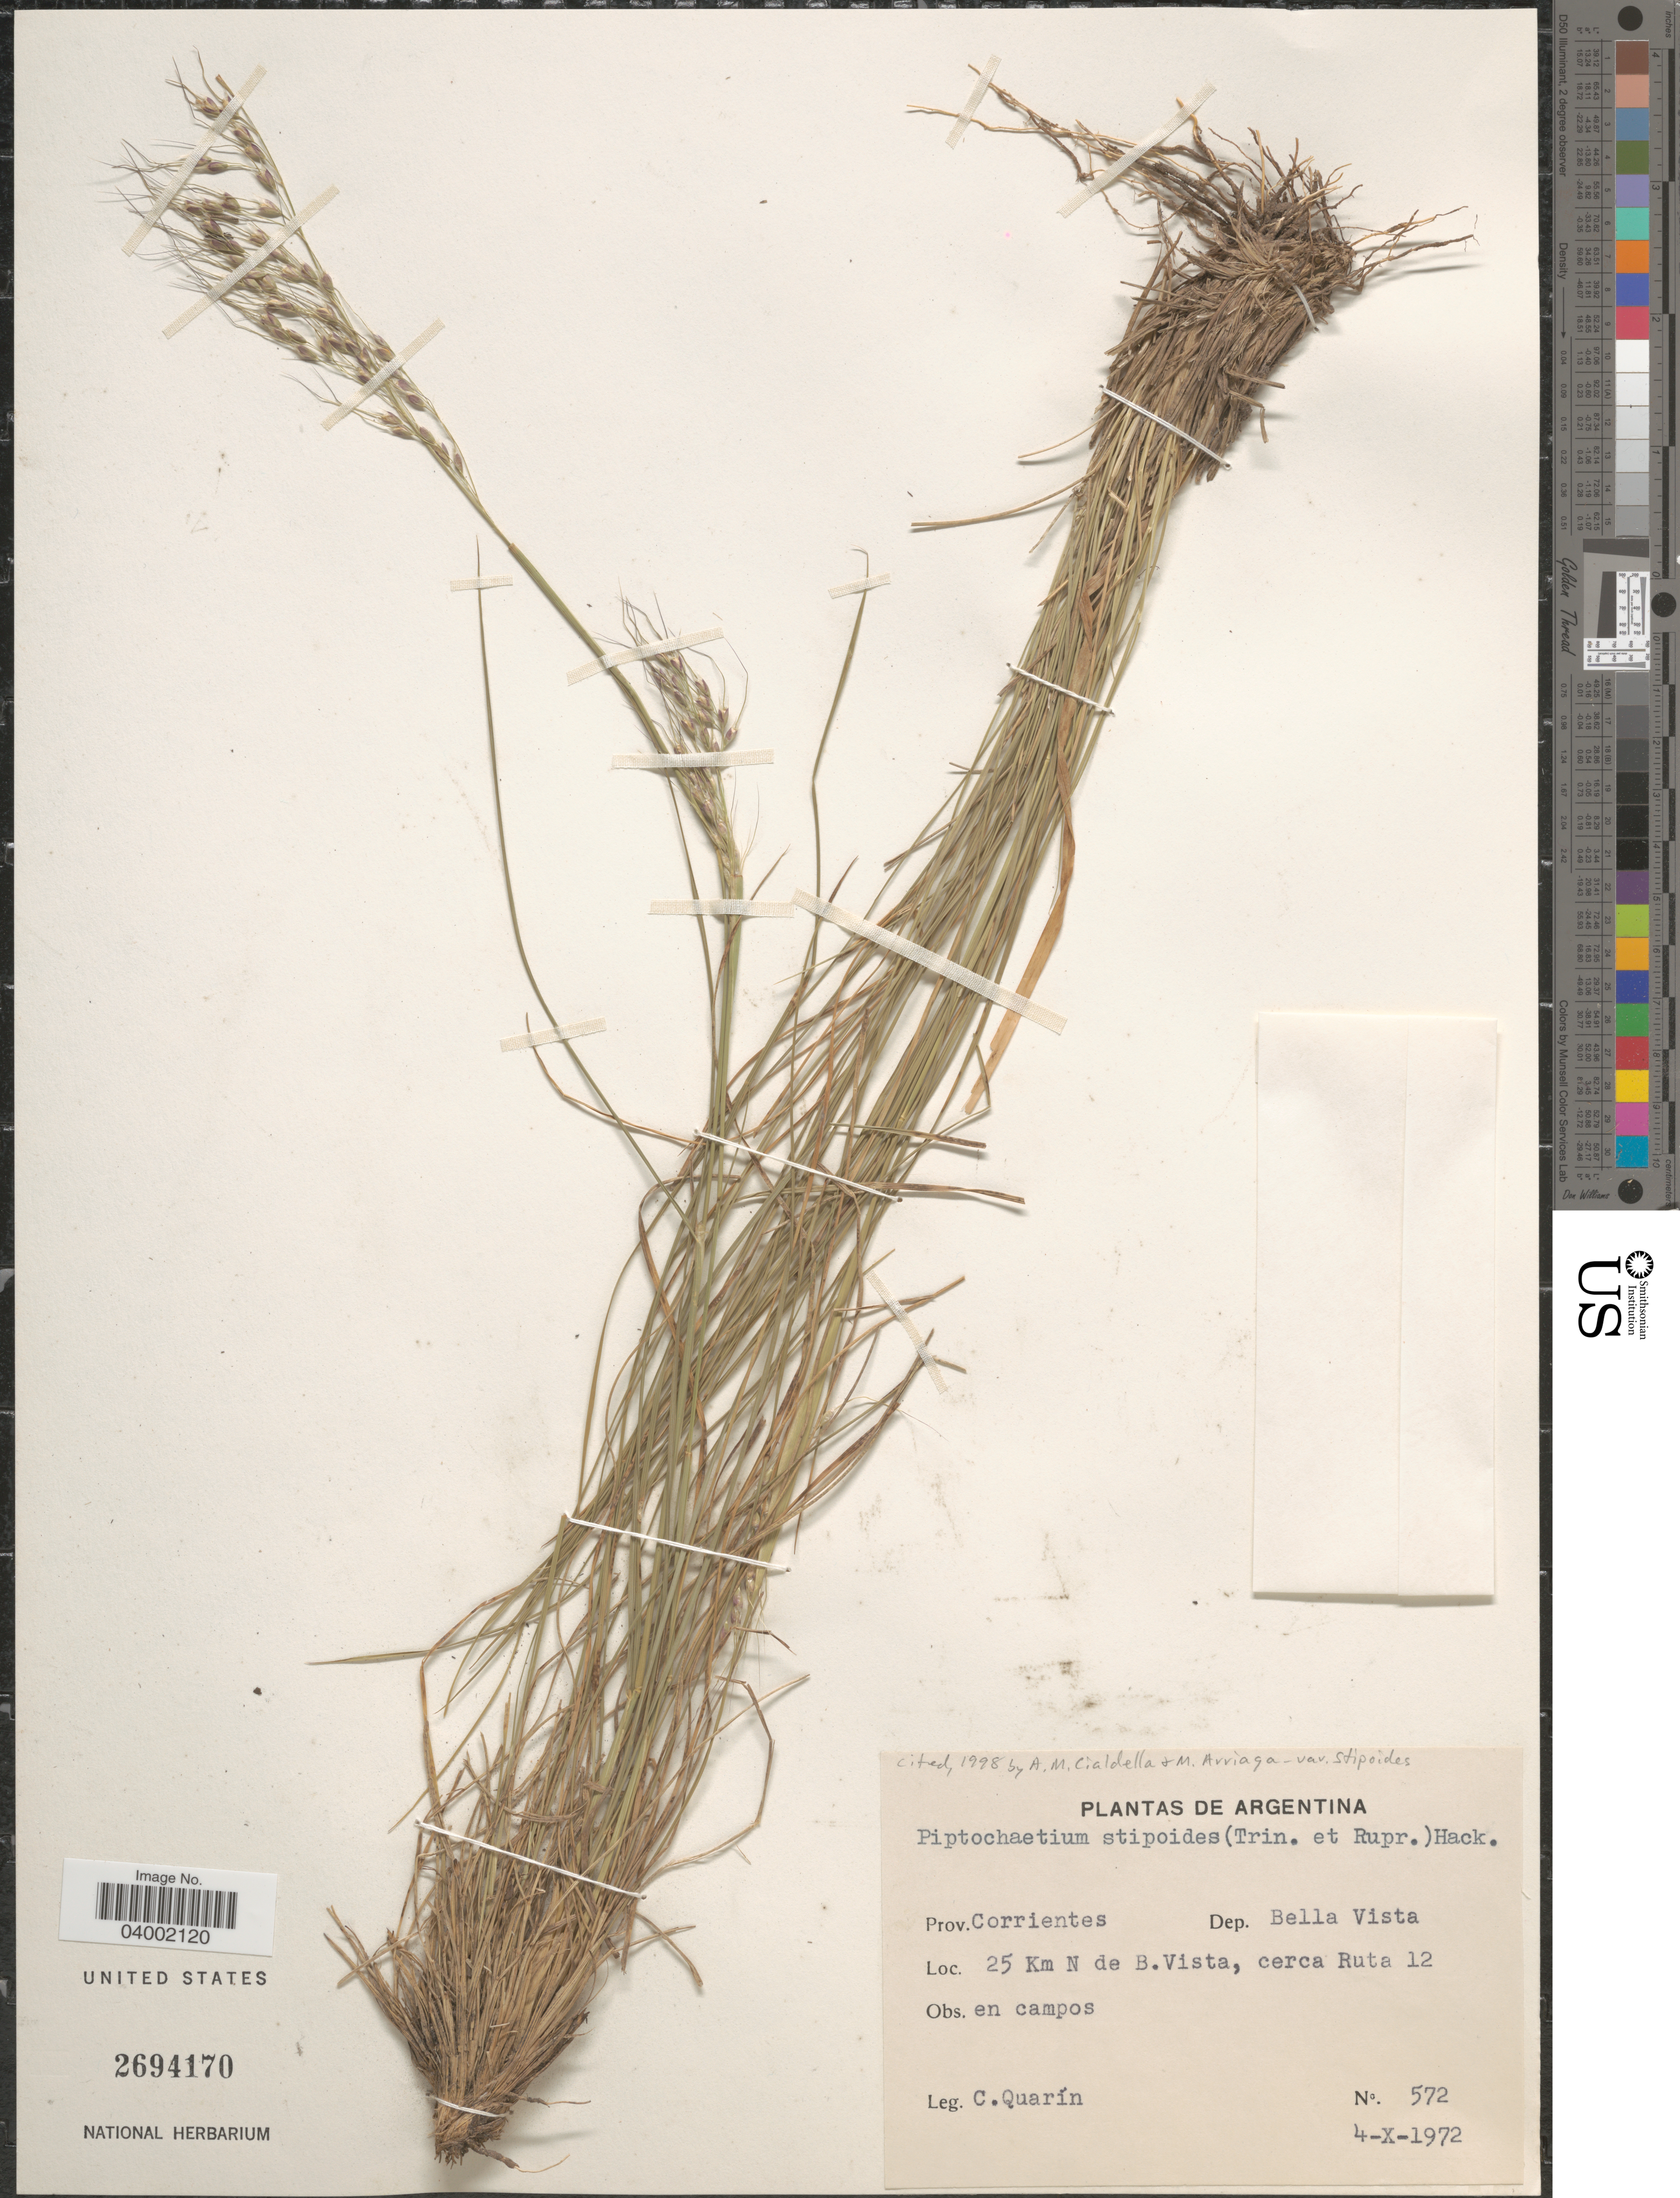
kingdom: Plantae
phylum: Tracheophyta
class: Liliopsida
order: Poales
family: Poaceae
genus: Piptochaetium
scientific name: Piptochaetium stipoides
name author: (Trin. & Rupr.) Hack. & Arechav.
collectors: C. Quarín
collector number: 572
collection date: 1972-10-04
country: Argentina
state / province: Corrientes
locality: Dep. Bella Vista. 25 Km N de B.Vista, cerca Ruta 12.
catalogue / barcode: US 2694170